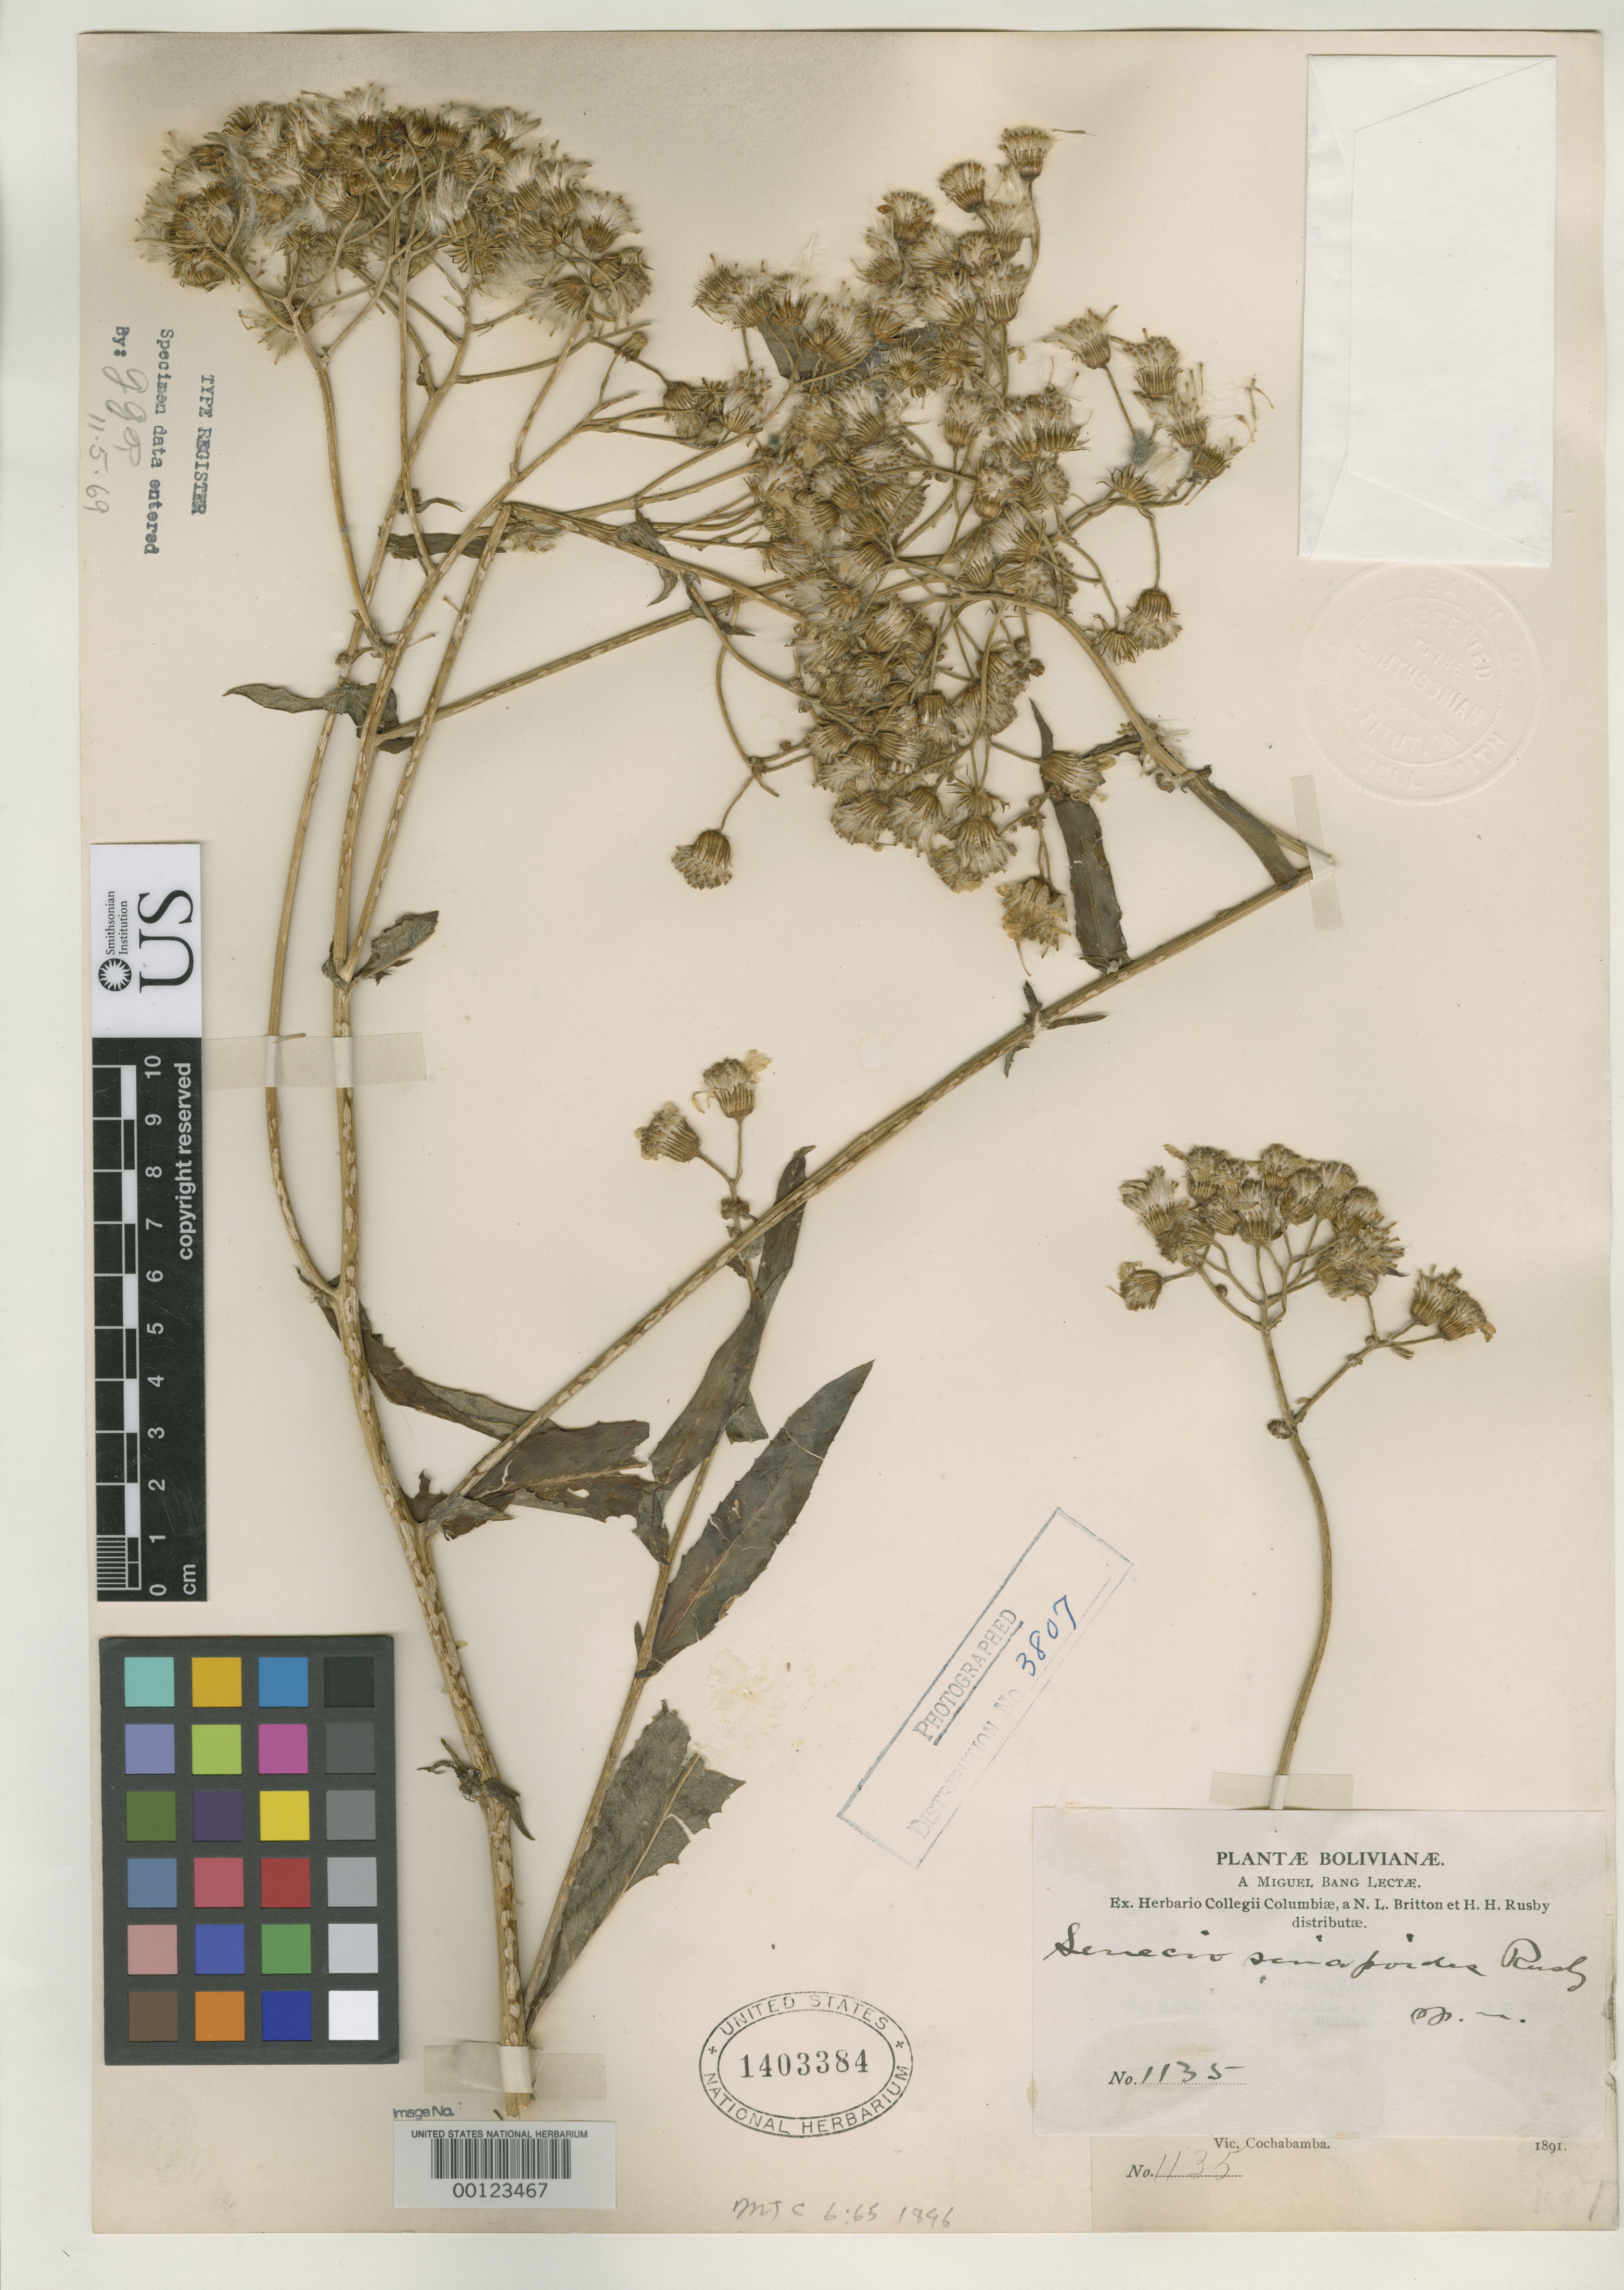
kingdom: Plantae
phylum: Tracheophyta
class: Magnoliopsida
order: Asterales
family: Asteraceae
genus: Senecio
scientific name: Senecio sinapoides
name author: Rusby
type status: Isotype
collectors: M. Bang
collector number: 1135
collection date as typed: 1891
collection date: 1891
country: Bolivia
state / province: Cochabamba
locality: Turedon, Vicinity of Cochabamba.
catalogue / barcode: US 1403384